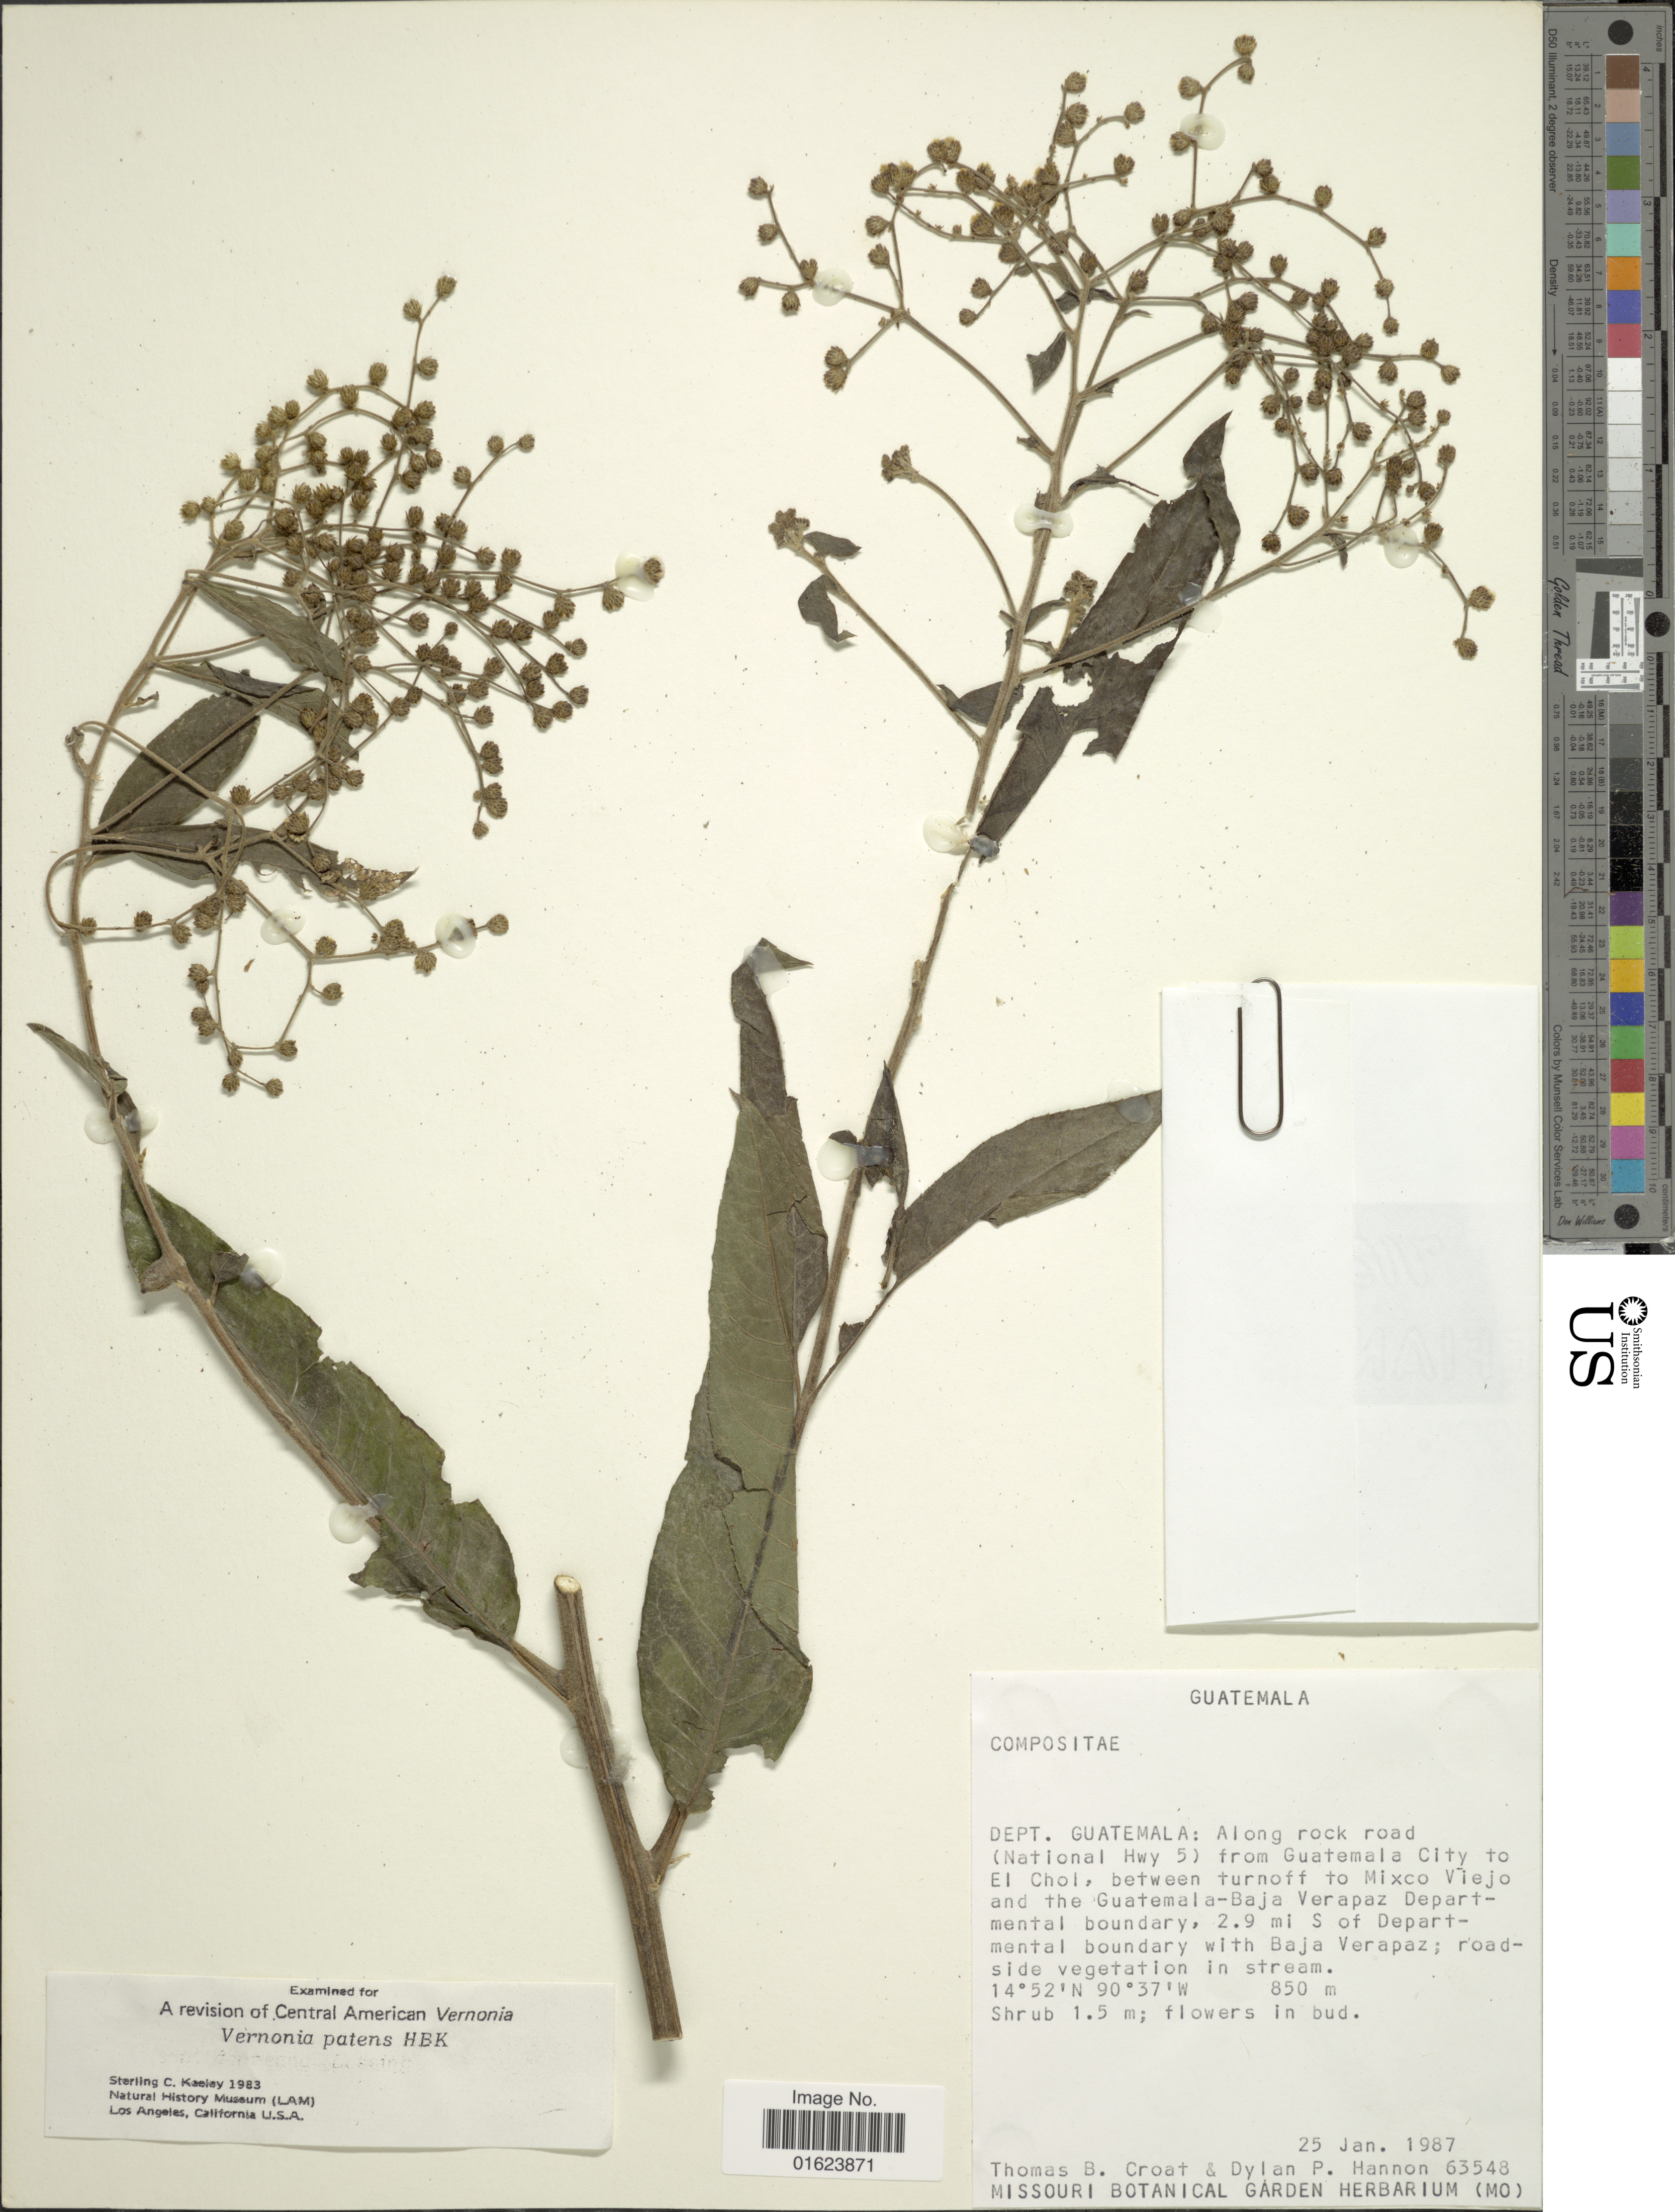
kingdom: Plantae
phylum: Tracheophyta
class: Magnoliopsida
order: Asterales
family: Asteraceae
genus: Vernonanthura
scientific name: Vernonanthura patens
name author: (Kunth) H. Rob.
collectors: T. B. Croat & D. Hannon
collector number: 63548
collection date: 1987-01-25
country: Guatemala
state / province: Guatemala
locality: along rock road (National Hwy 5) from Guatemala City to El Chol, between turnoff to Mixco Viejo and the Guatemala-Baja Verapz Departmental boundary, 2.9 mi S of Departmenta; boundary with Baja Verapaz.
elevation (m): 850